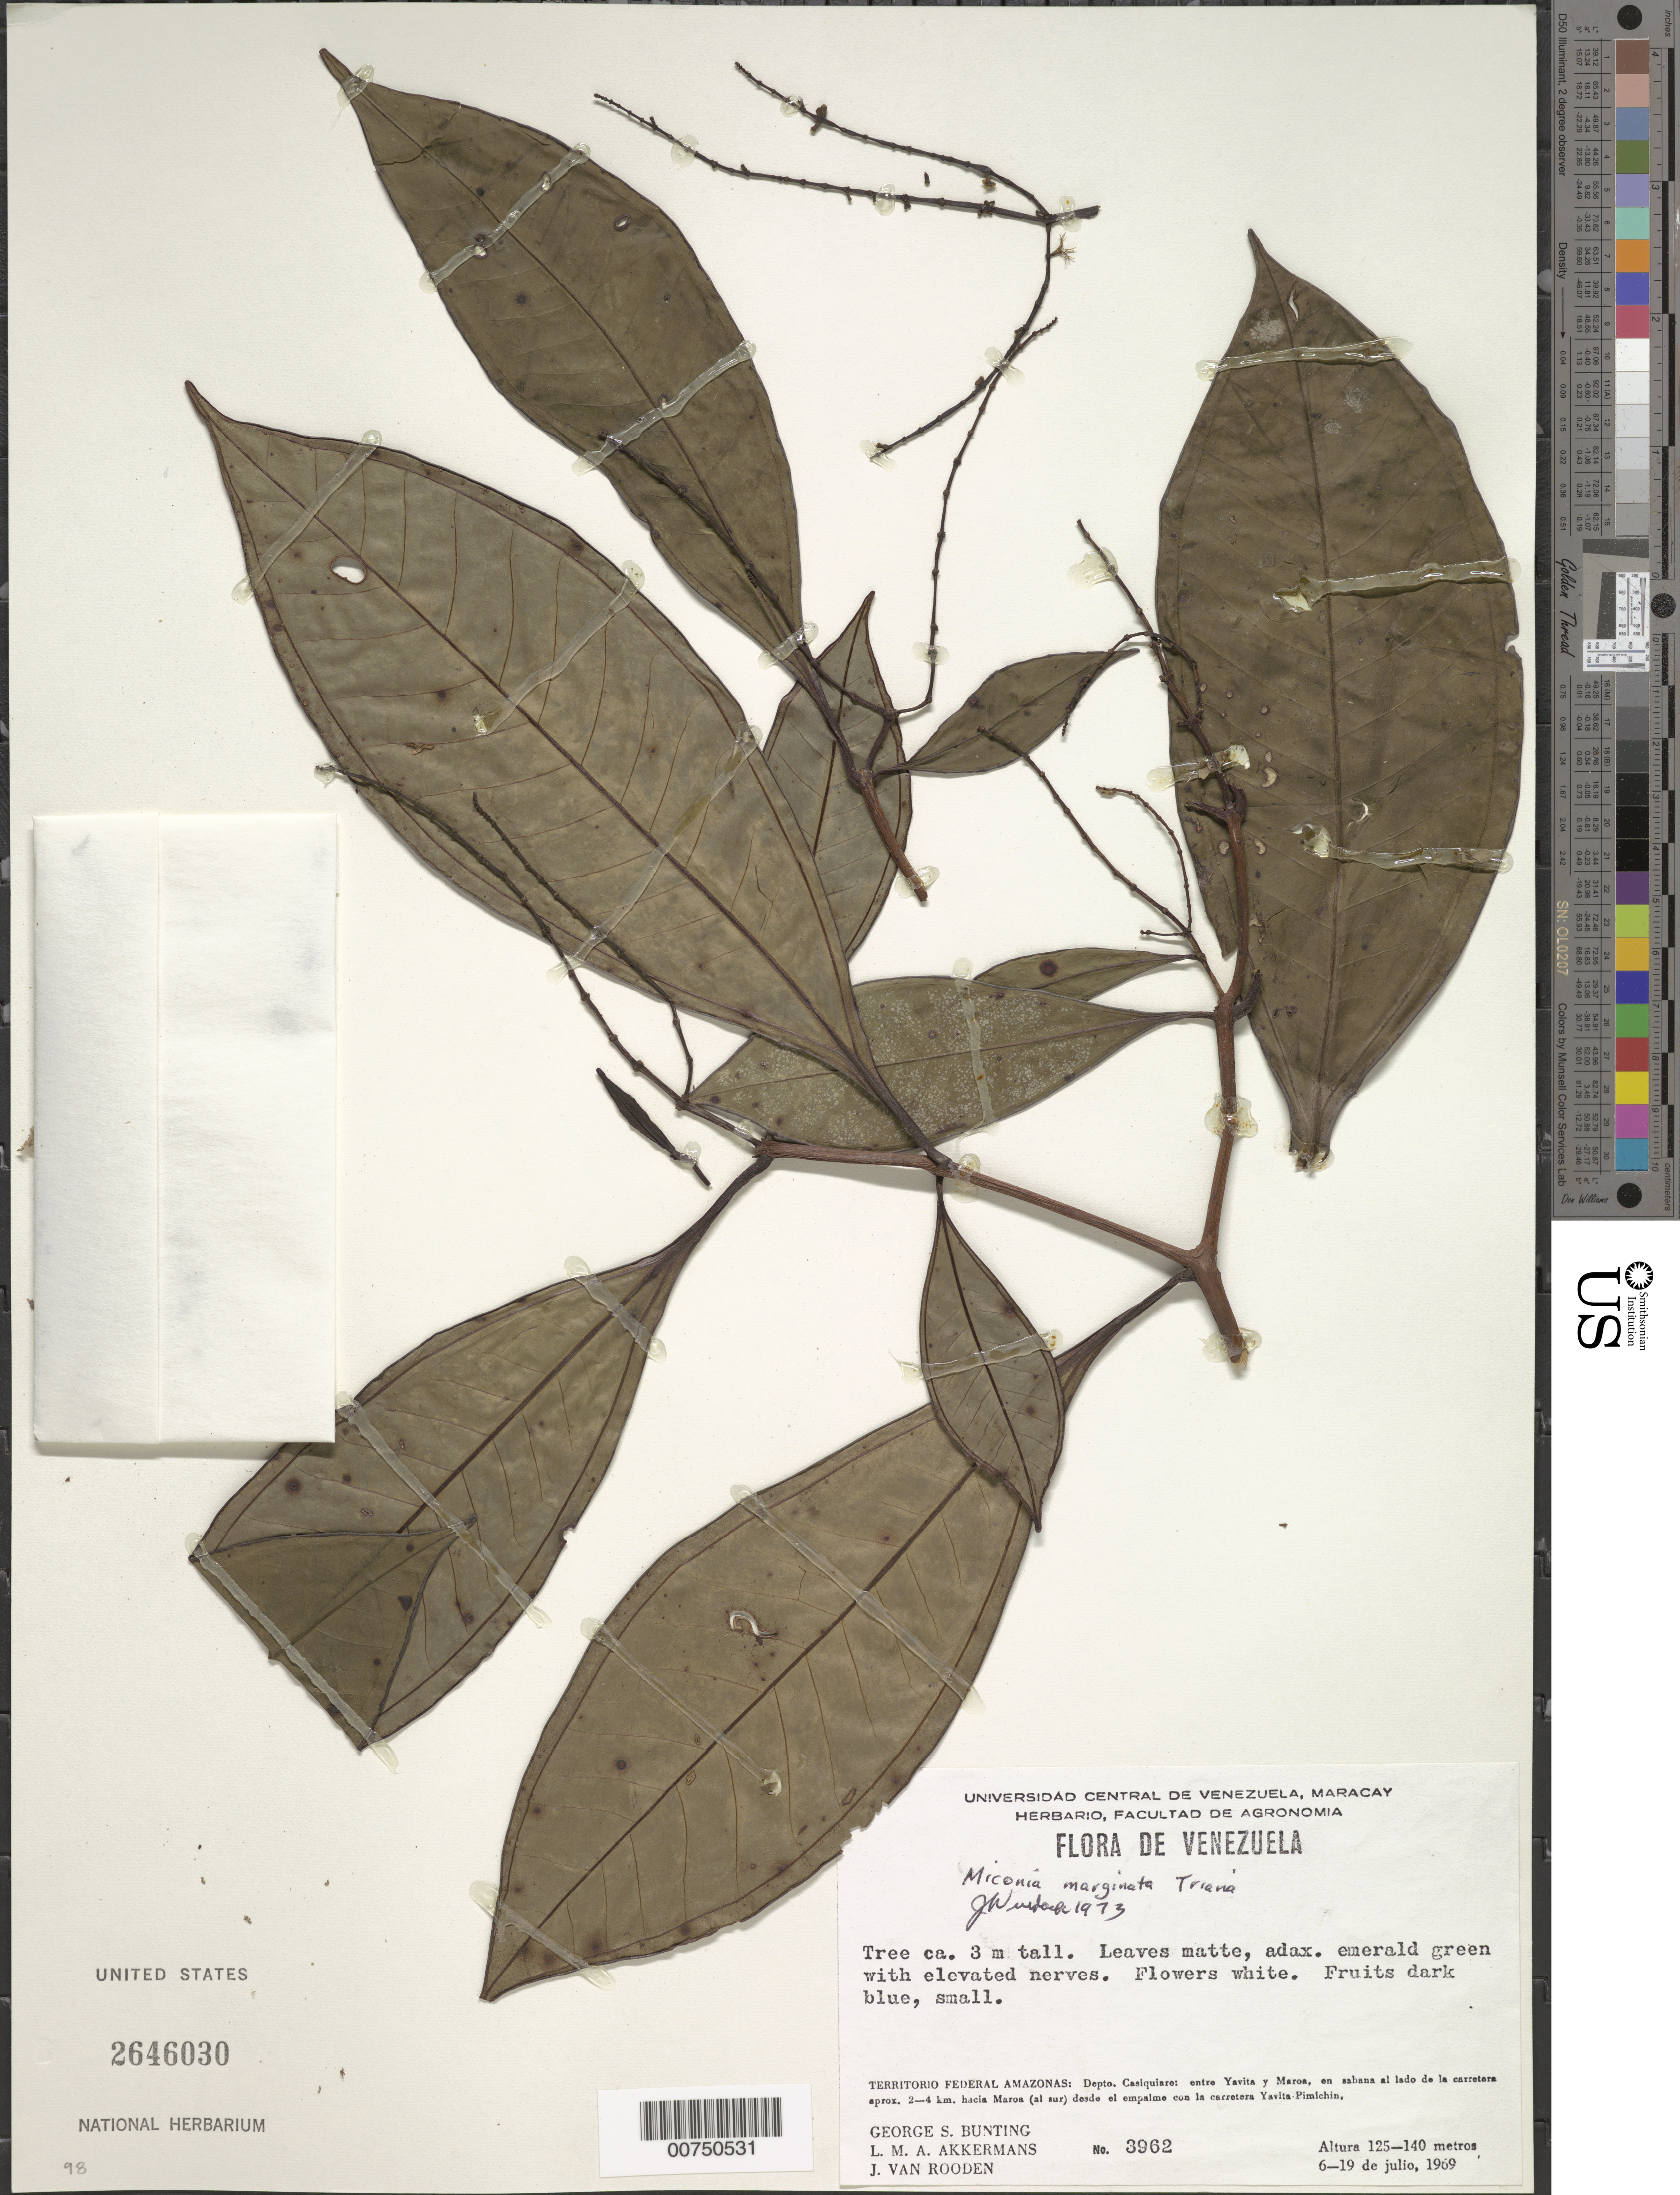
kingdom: Plantae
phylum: Tracheophyta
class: Magnoliopsida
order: Myrtales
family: Melastomataceae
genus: Miconia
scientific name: Miconia marginata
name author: Triana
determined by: Wurdack, John J., (US), US (UNITED STATES)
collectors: G. S. Bunting, L. M. Akkermans & J. Van Rooden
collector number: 3962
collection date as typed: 6-Jul-69 to 19-Jul-69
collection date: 1969-07-06/1969-07-19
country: Venezuela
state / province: Amazonas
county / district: Maroa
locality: Yavita to Maroa, aprox 2-4 km hacia Maroa (al sur) desde el empalme con la carretera Yavita Pimichin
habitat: Sabana al lado de la carretera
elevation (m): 125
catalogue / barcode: US 2646030